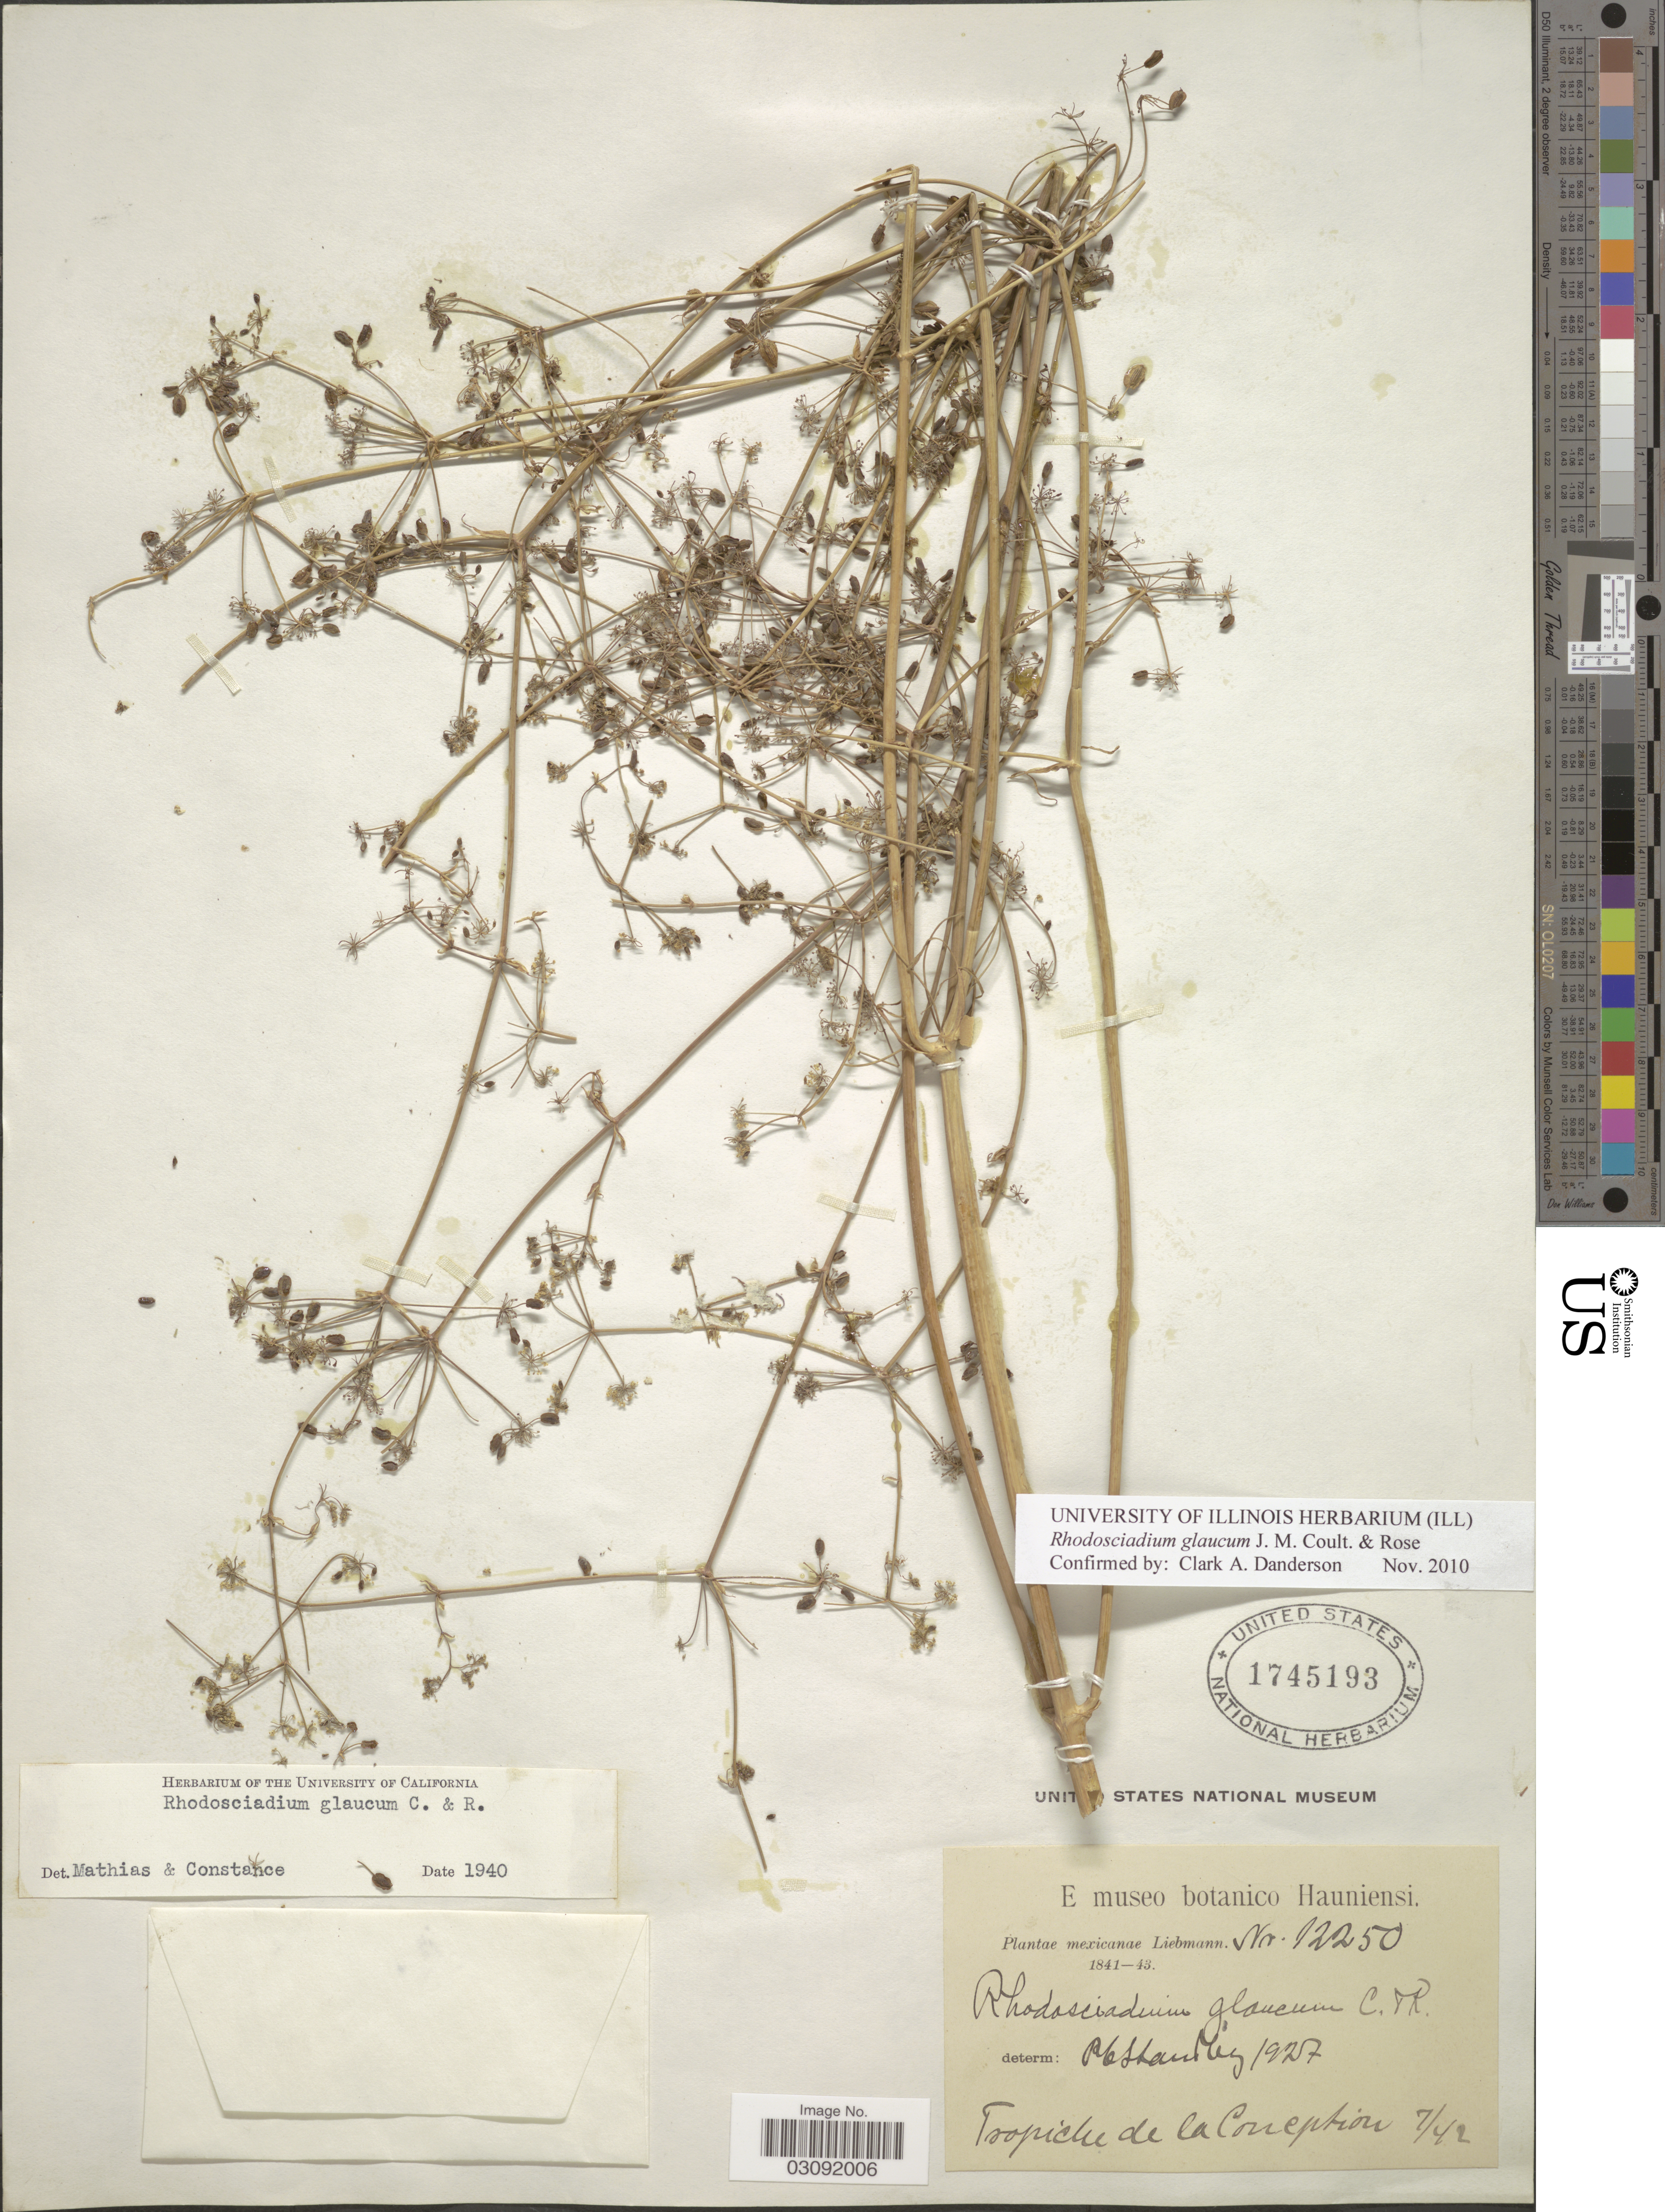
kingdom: Plantae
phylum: Tracheophyta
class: Magnoliopsida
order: Apiales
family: Apiaceae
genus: Rhodosciadium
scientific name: Rhodosciadium glaucum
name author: J.M. Coult. & Rose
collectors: Liebmann, --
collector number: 12250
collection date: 1842-07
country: Mexico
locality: Mexicanae. Tropiche de la Conception.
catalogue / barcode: US 1745193